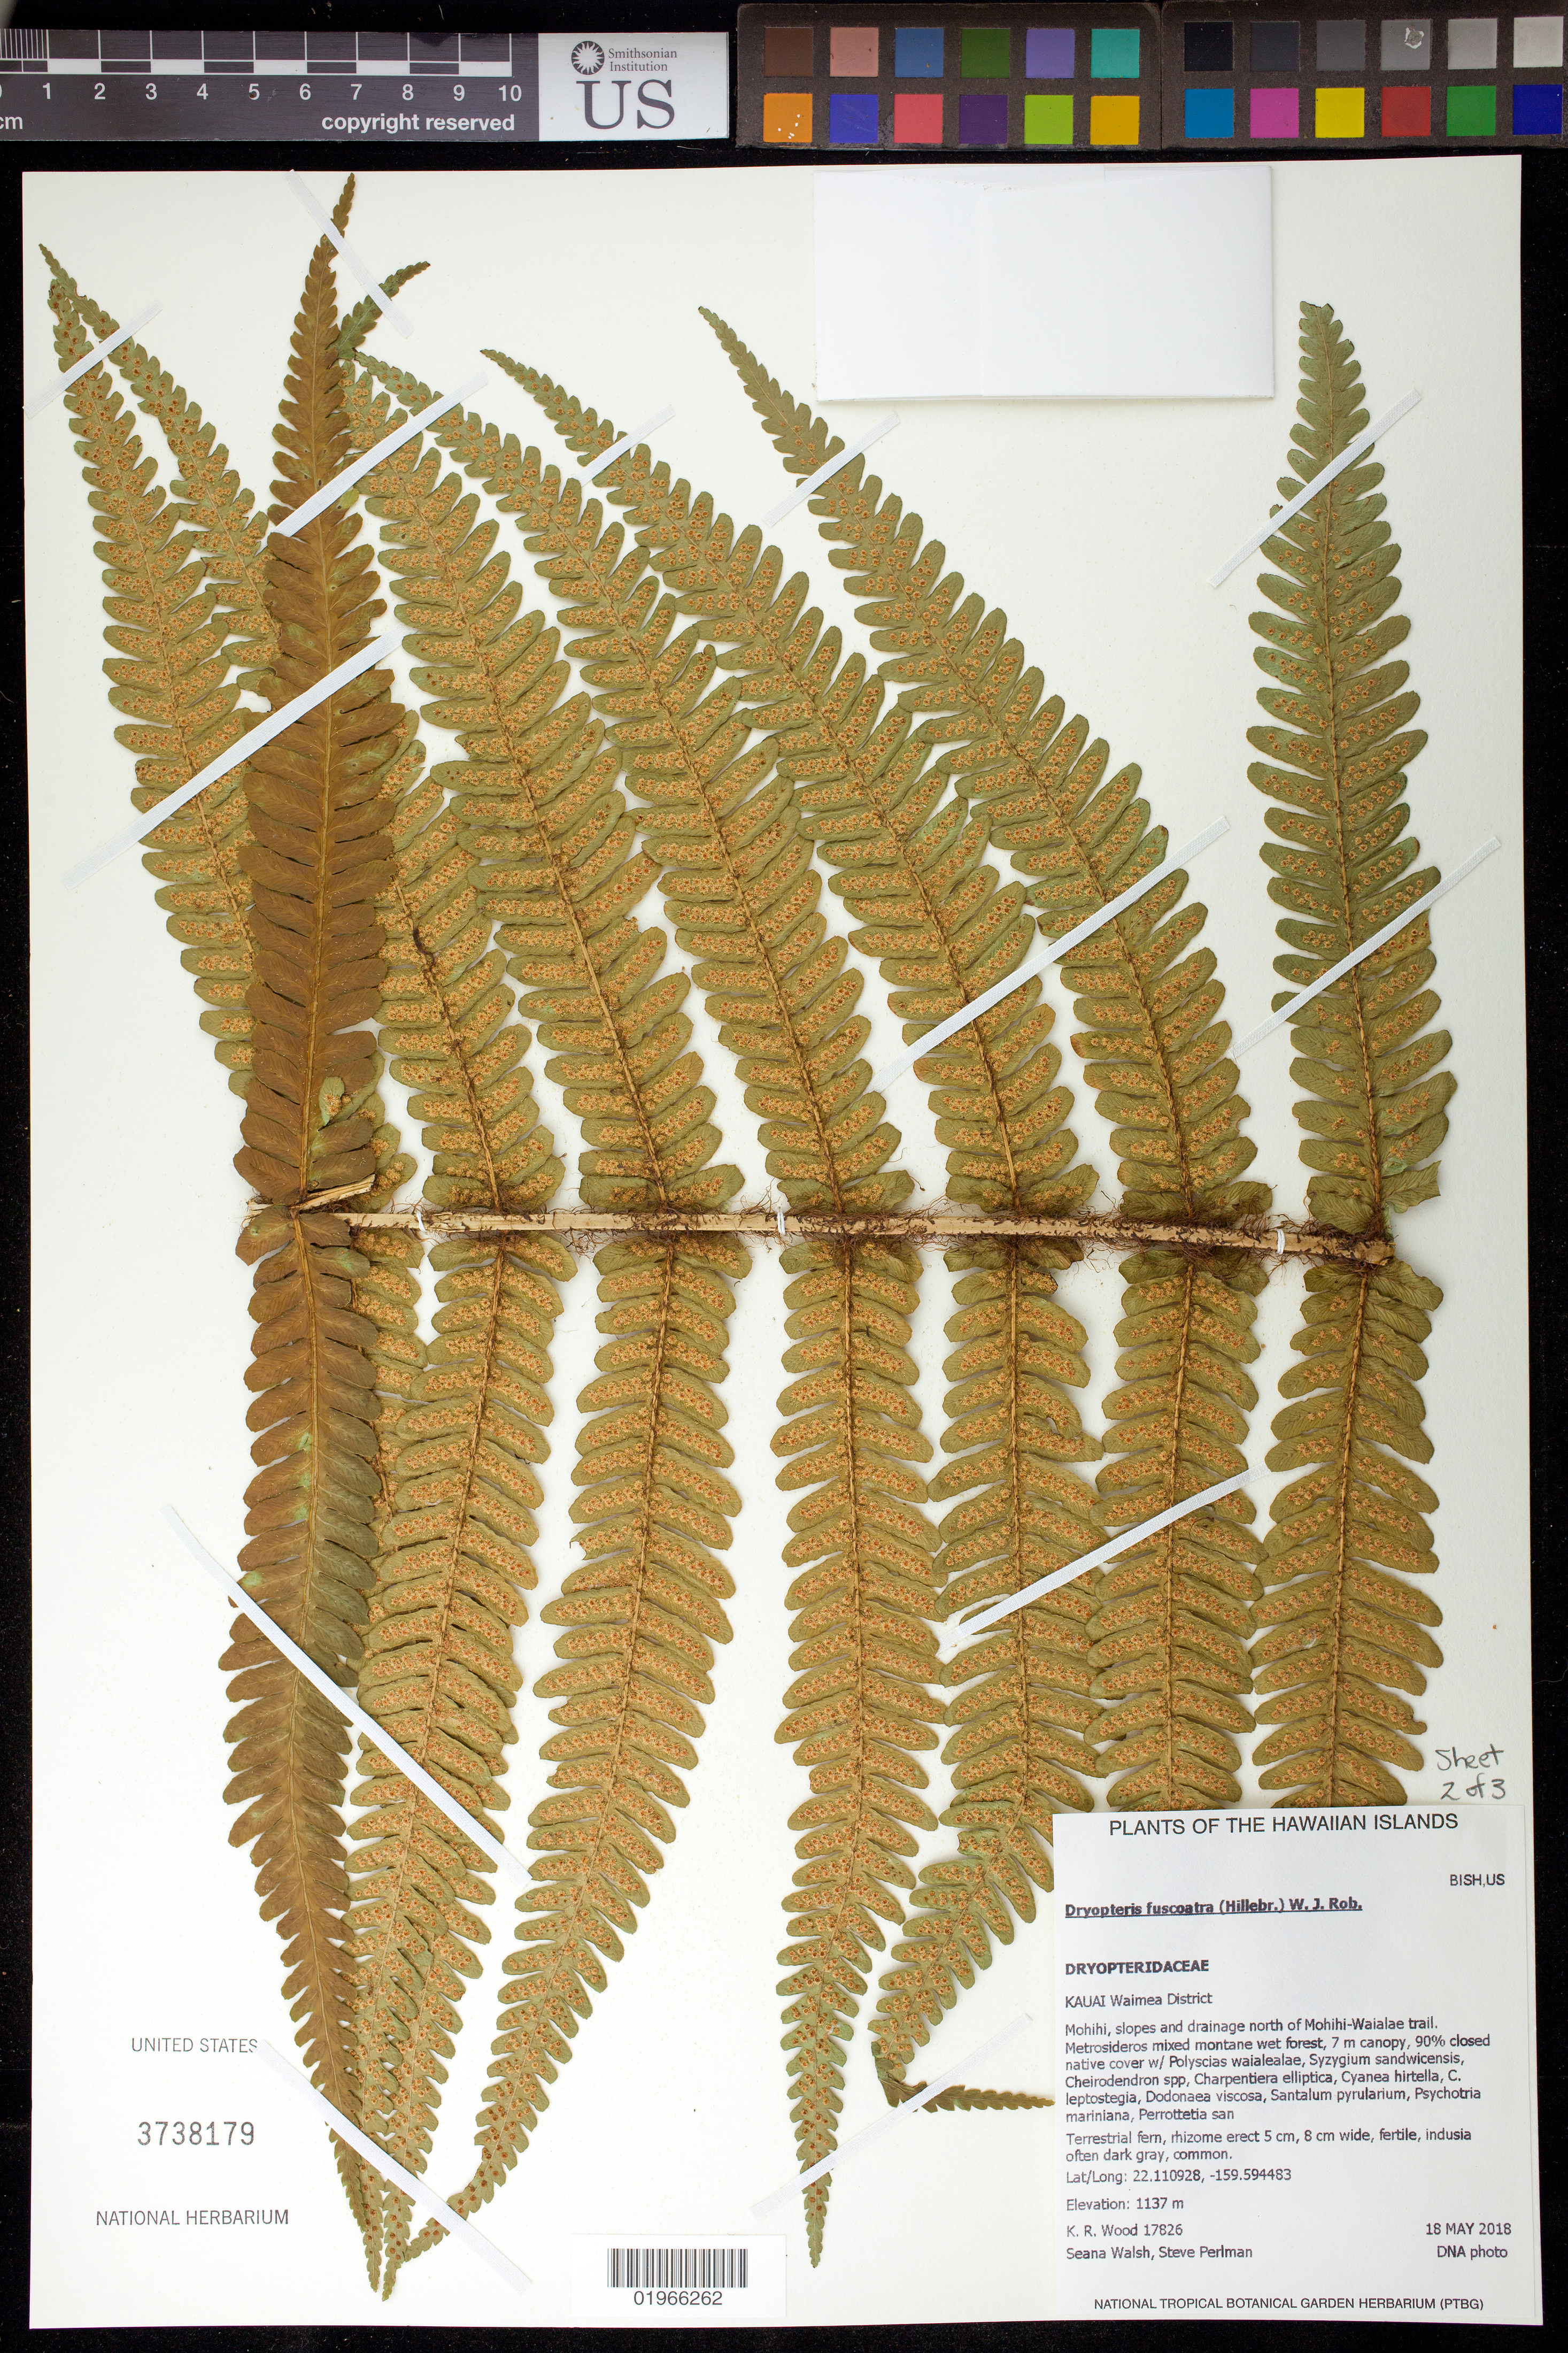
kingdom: Plantae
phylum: Tracheophyta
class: Polypodiopsida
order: Polypodiales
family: Dryopteridaceae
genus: Dryopteris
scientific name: Dryopteris fuscoatra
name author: (Hillebr.) W. J. Rob.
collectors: K. R. Wood, S. Walsh & S. P. Perlman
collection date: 2018-05-18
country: United States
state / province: Hawaii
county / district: Kauai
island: Kaua'i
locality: Waimea District, Mohihi, slopes and drainage north of Mohihi-Waialae trail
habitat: Mixed montante wet forest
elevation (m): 1137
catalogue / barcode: US 3738179